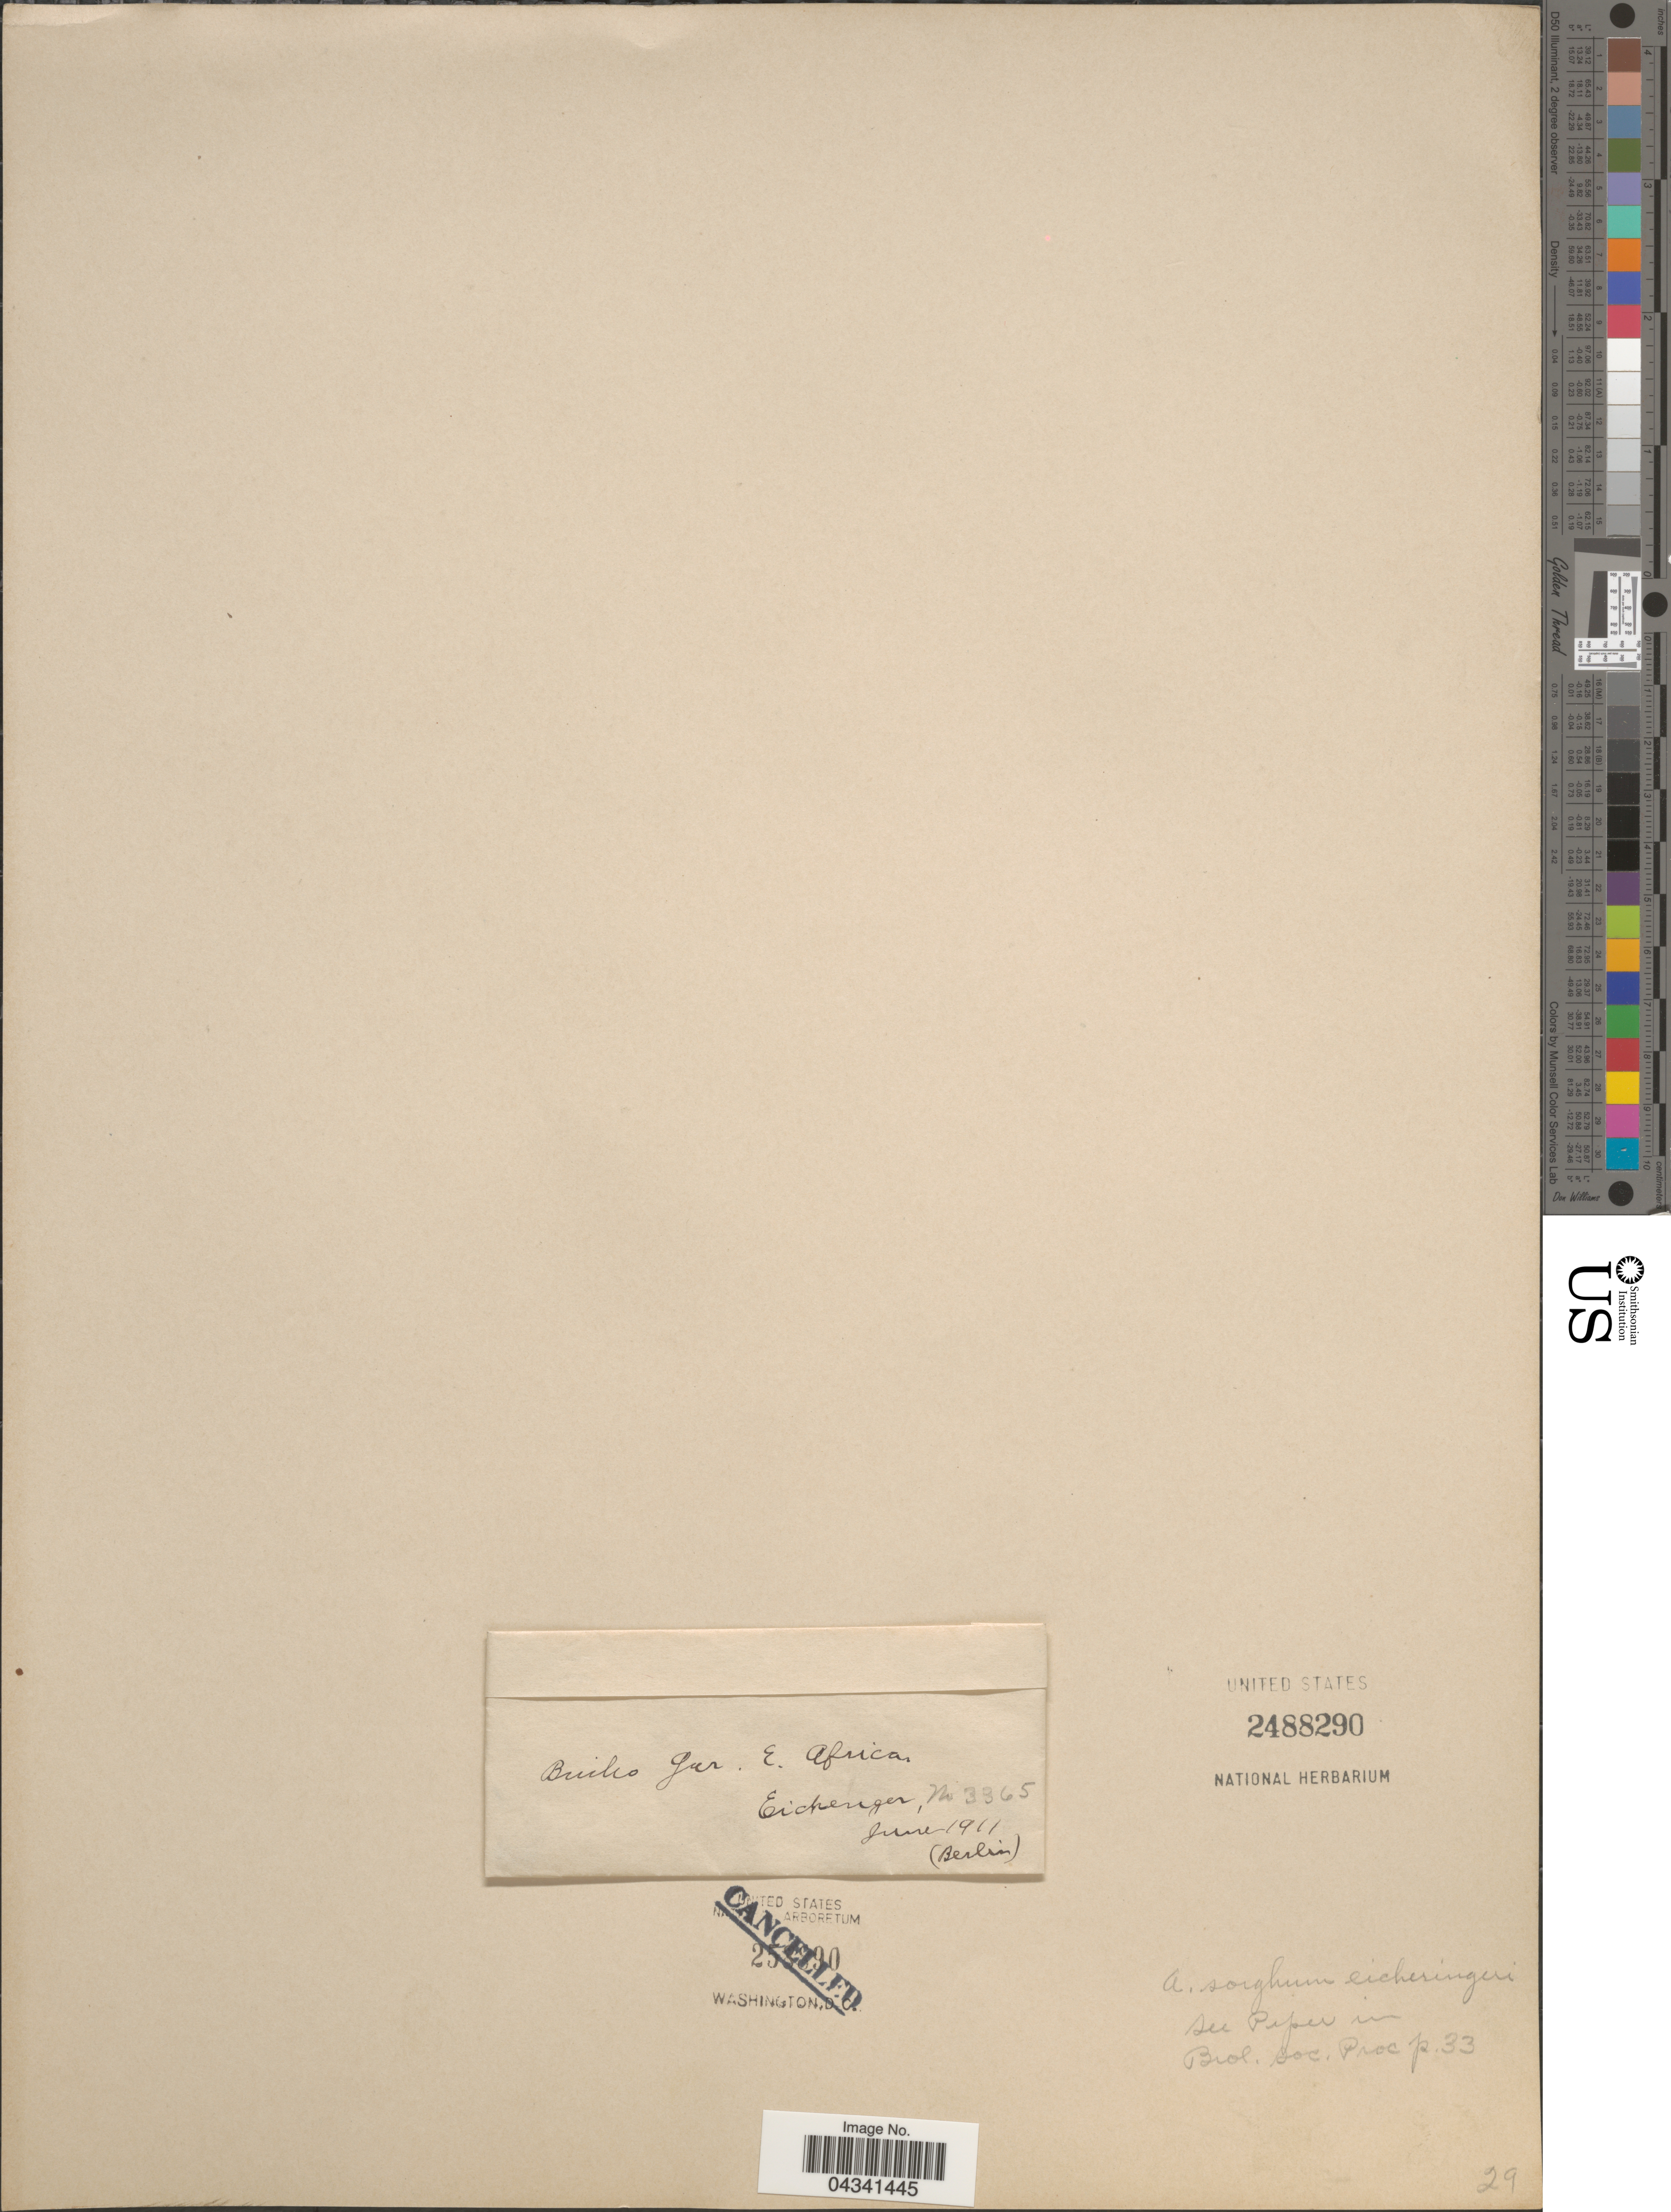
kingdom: Plantae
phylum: Tracheophyta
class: Liliopsida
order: Poales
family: Poaceae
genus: Sorghum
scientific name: Sorghum arundinaceum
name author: (Desv.) Stapf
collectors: Eichinger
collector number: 3365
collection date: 1911-06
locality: Buiko [interpreted] Gur [interpreted]. E. Africa.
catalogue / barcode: US 2488290